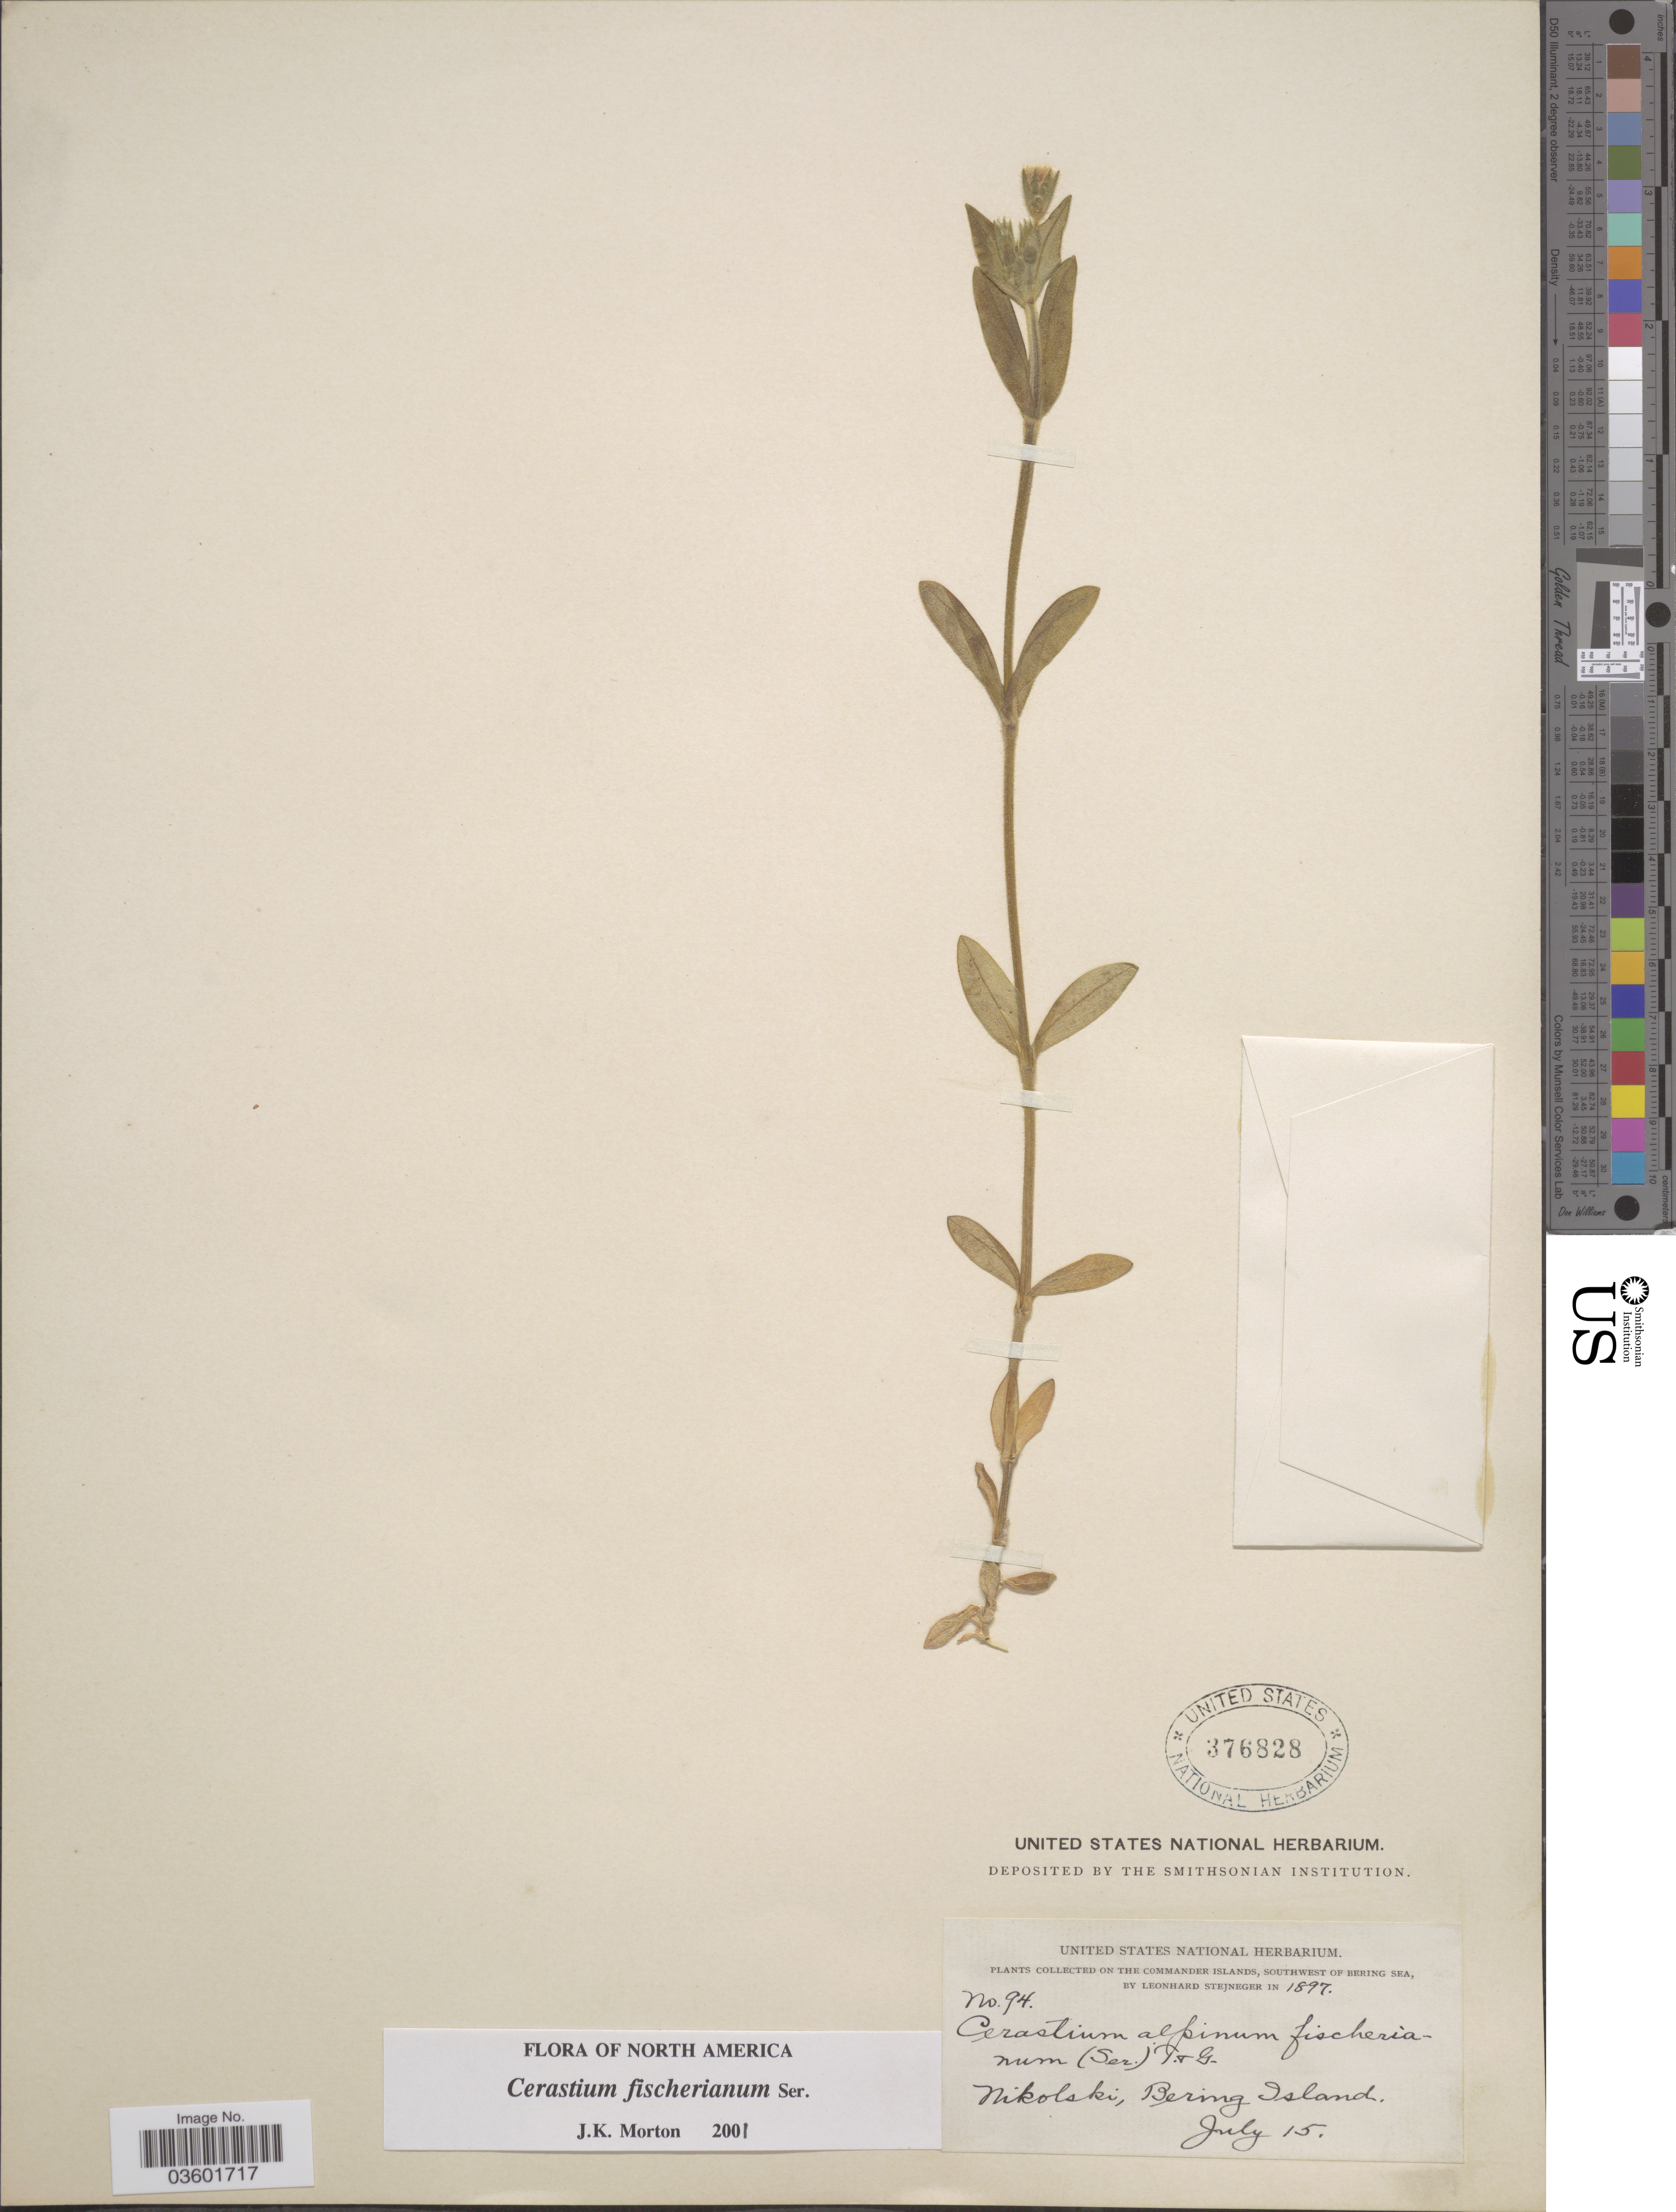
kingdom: Plantae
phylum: Tracheophyta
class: Magnoliopsida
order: Caryophyllales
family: Caryophyllaceae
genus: Cerastium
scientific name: Cerastium fischerianum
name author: Ser.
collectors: L. Stejneger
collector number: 94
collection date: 1897-07-15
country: Russian Federation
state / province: Kamchatka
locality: The Commander Islands, southwest of Bering Sea, Nikolski, Bering Island.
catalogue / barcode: US 376828